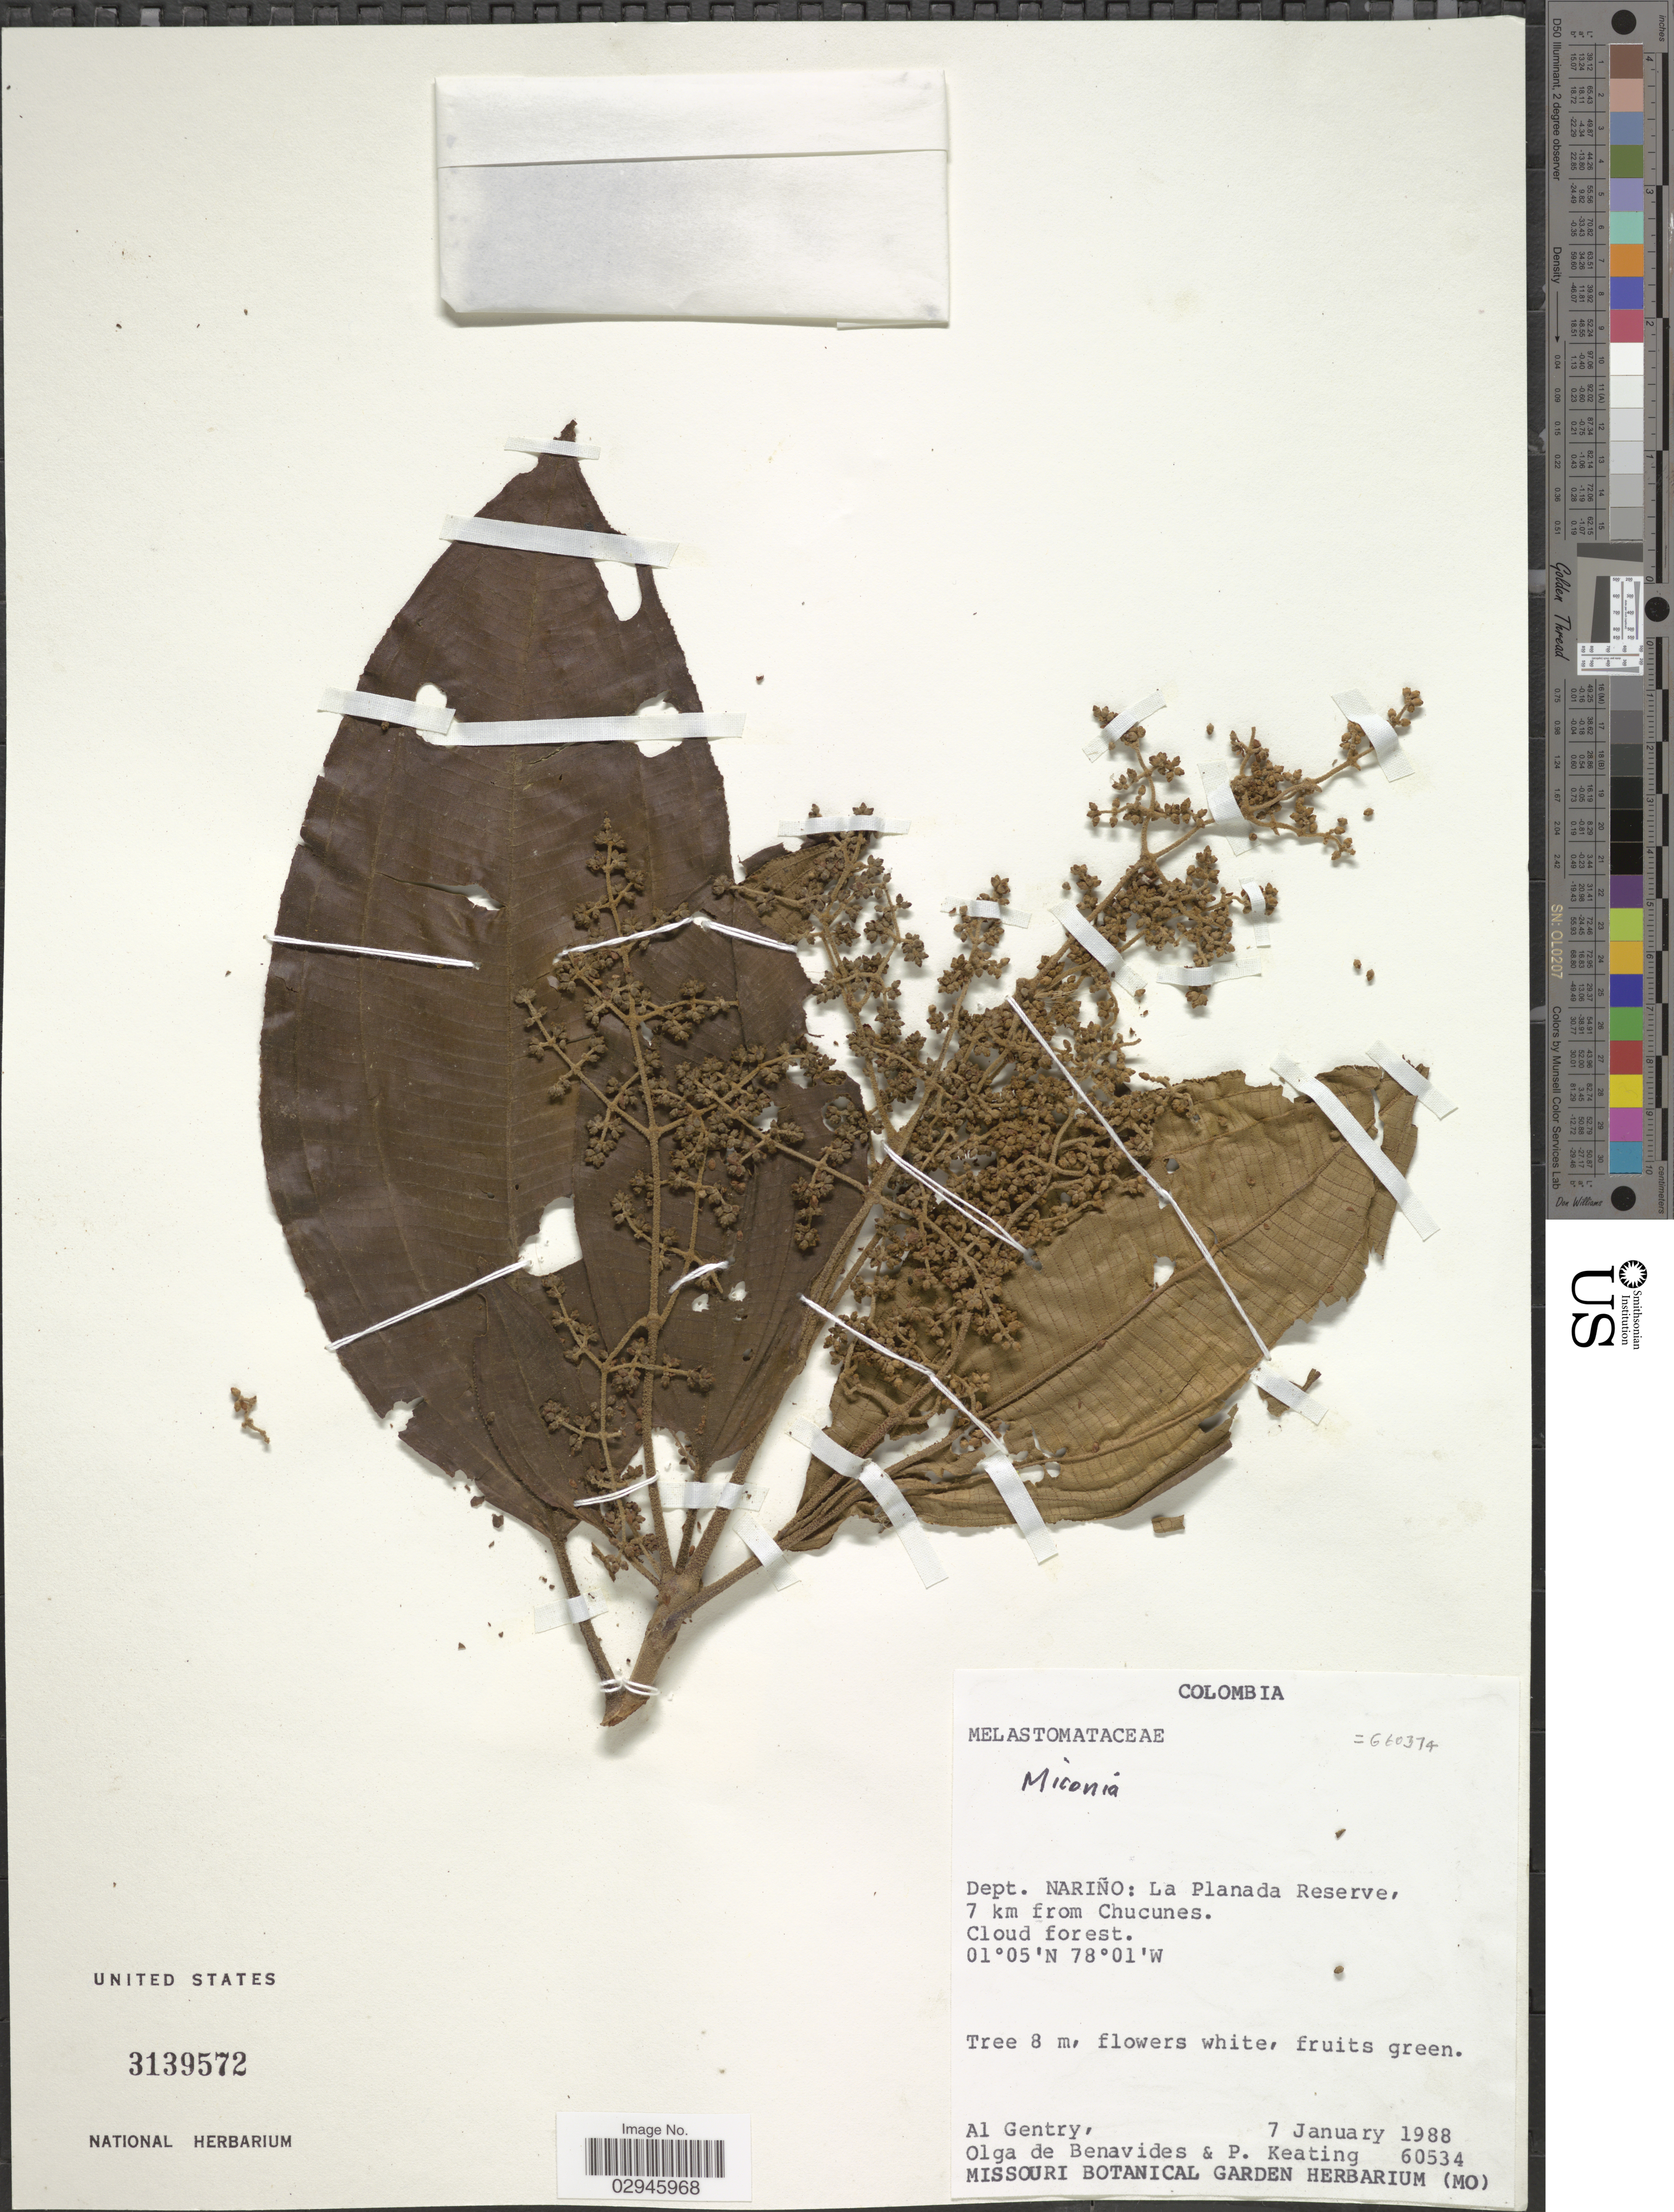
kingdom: Plantae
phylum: Tracheophyta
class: Magnoliopsida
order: Myrtales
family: Melastomataceae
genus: Miconia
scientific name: Miconia sp.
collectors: A. H. Gentry, Olga S. de Benavides & P. Keating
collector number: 60534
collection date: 1988-01-07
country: Colombia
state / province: Nariño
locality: Dept. Nariño: La Planada Reserve, 7 km from Chucunes.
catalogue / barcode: US 3139572